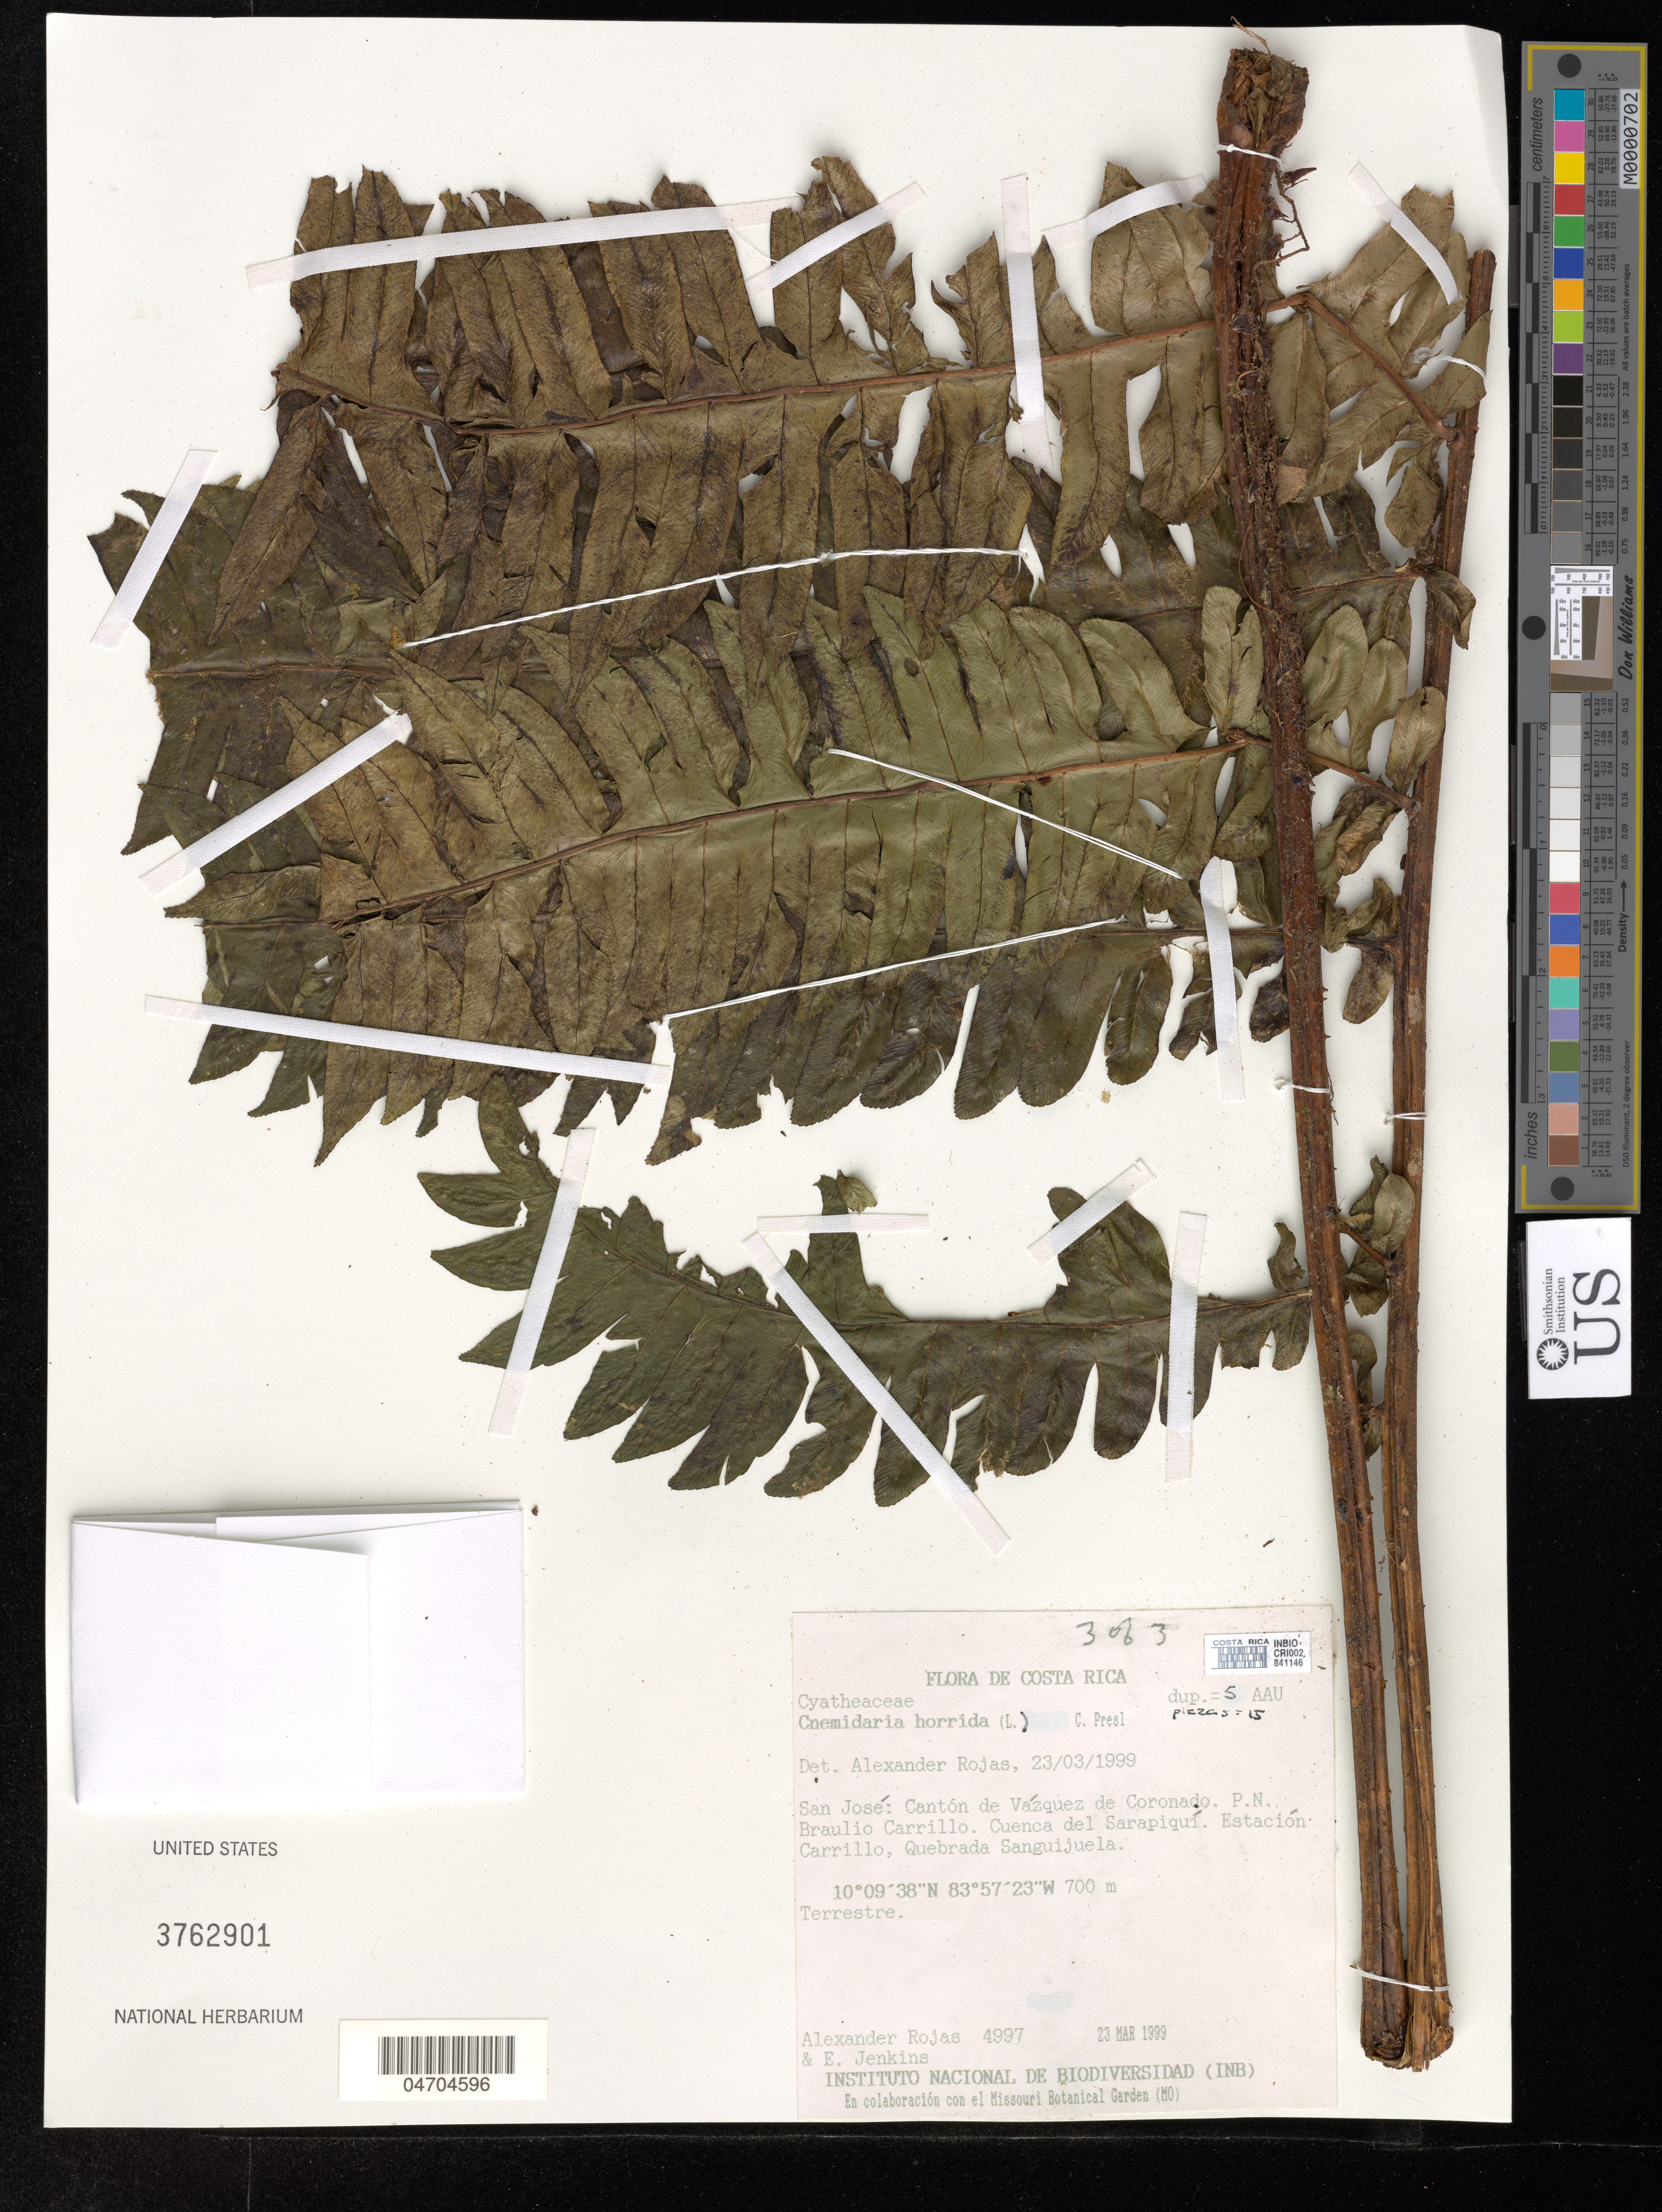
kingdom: Plantae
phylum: Tracheophyta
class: Polypodiopsida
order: Cyatheales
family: Cyatheaceae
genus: Cyathea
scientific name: Cyathea horrida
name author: (L.) Sm.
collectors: A. Rojas & E. Jenkins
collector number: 4997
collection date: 1999-03-23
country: Costa Rica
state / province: San José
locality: Cantón de Vázquez de Coronado. P.N. Braulio Carrilo. Cuenca del Sarapiquí. Estación Carrillo, Quebrada Sanguijuela.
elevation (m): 700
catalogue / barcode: US 3762901